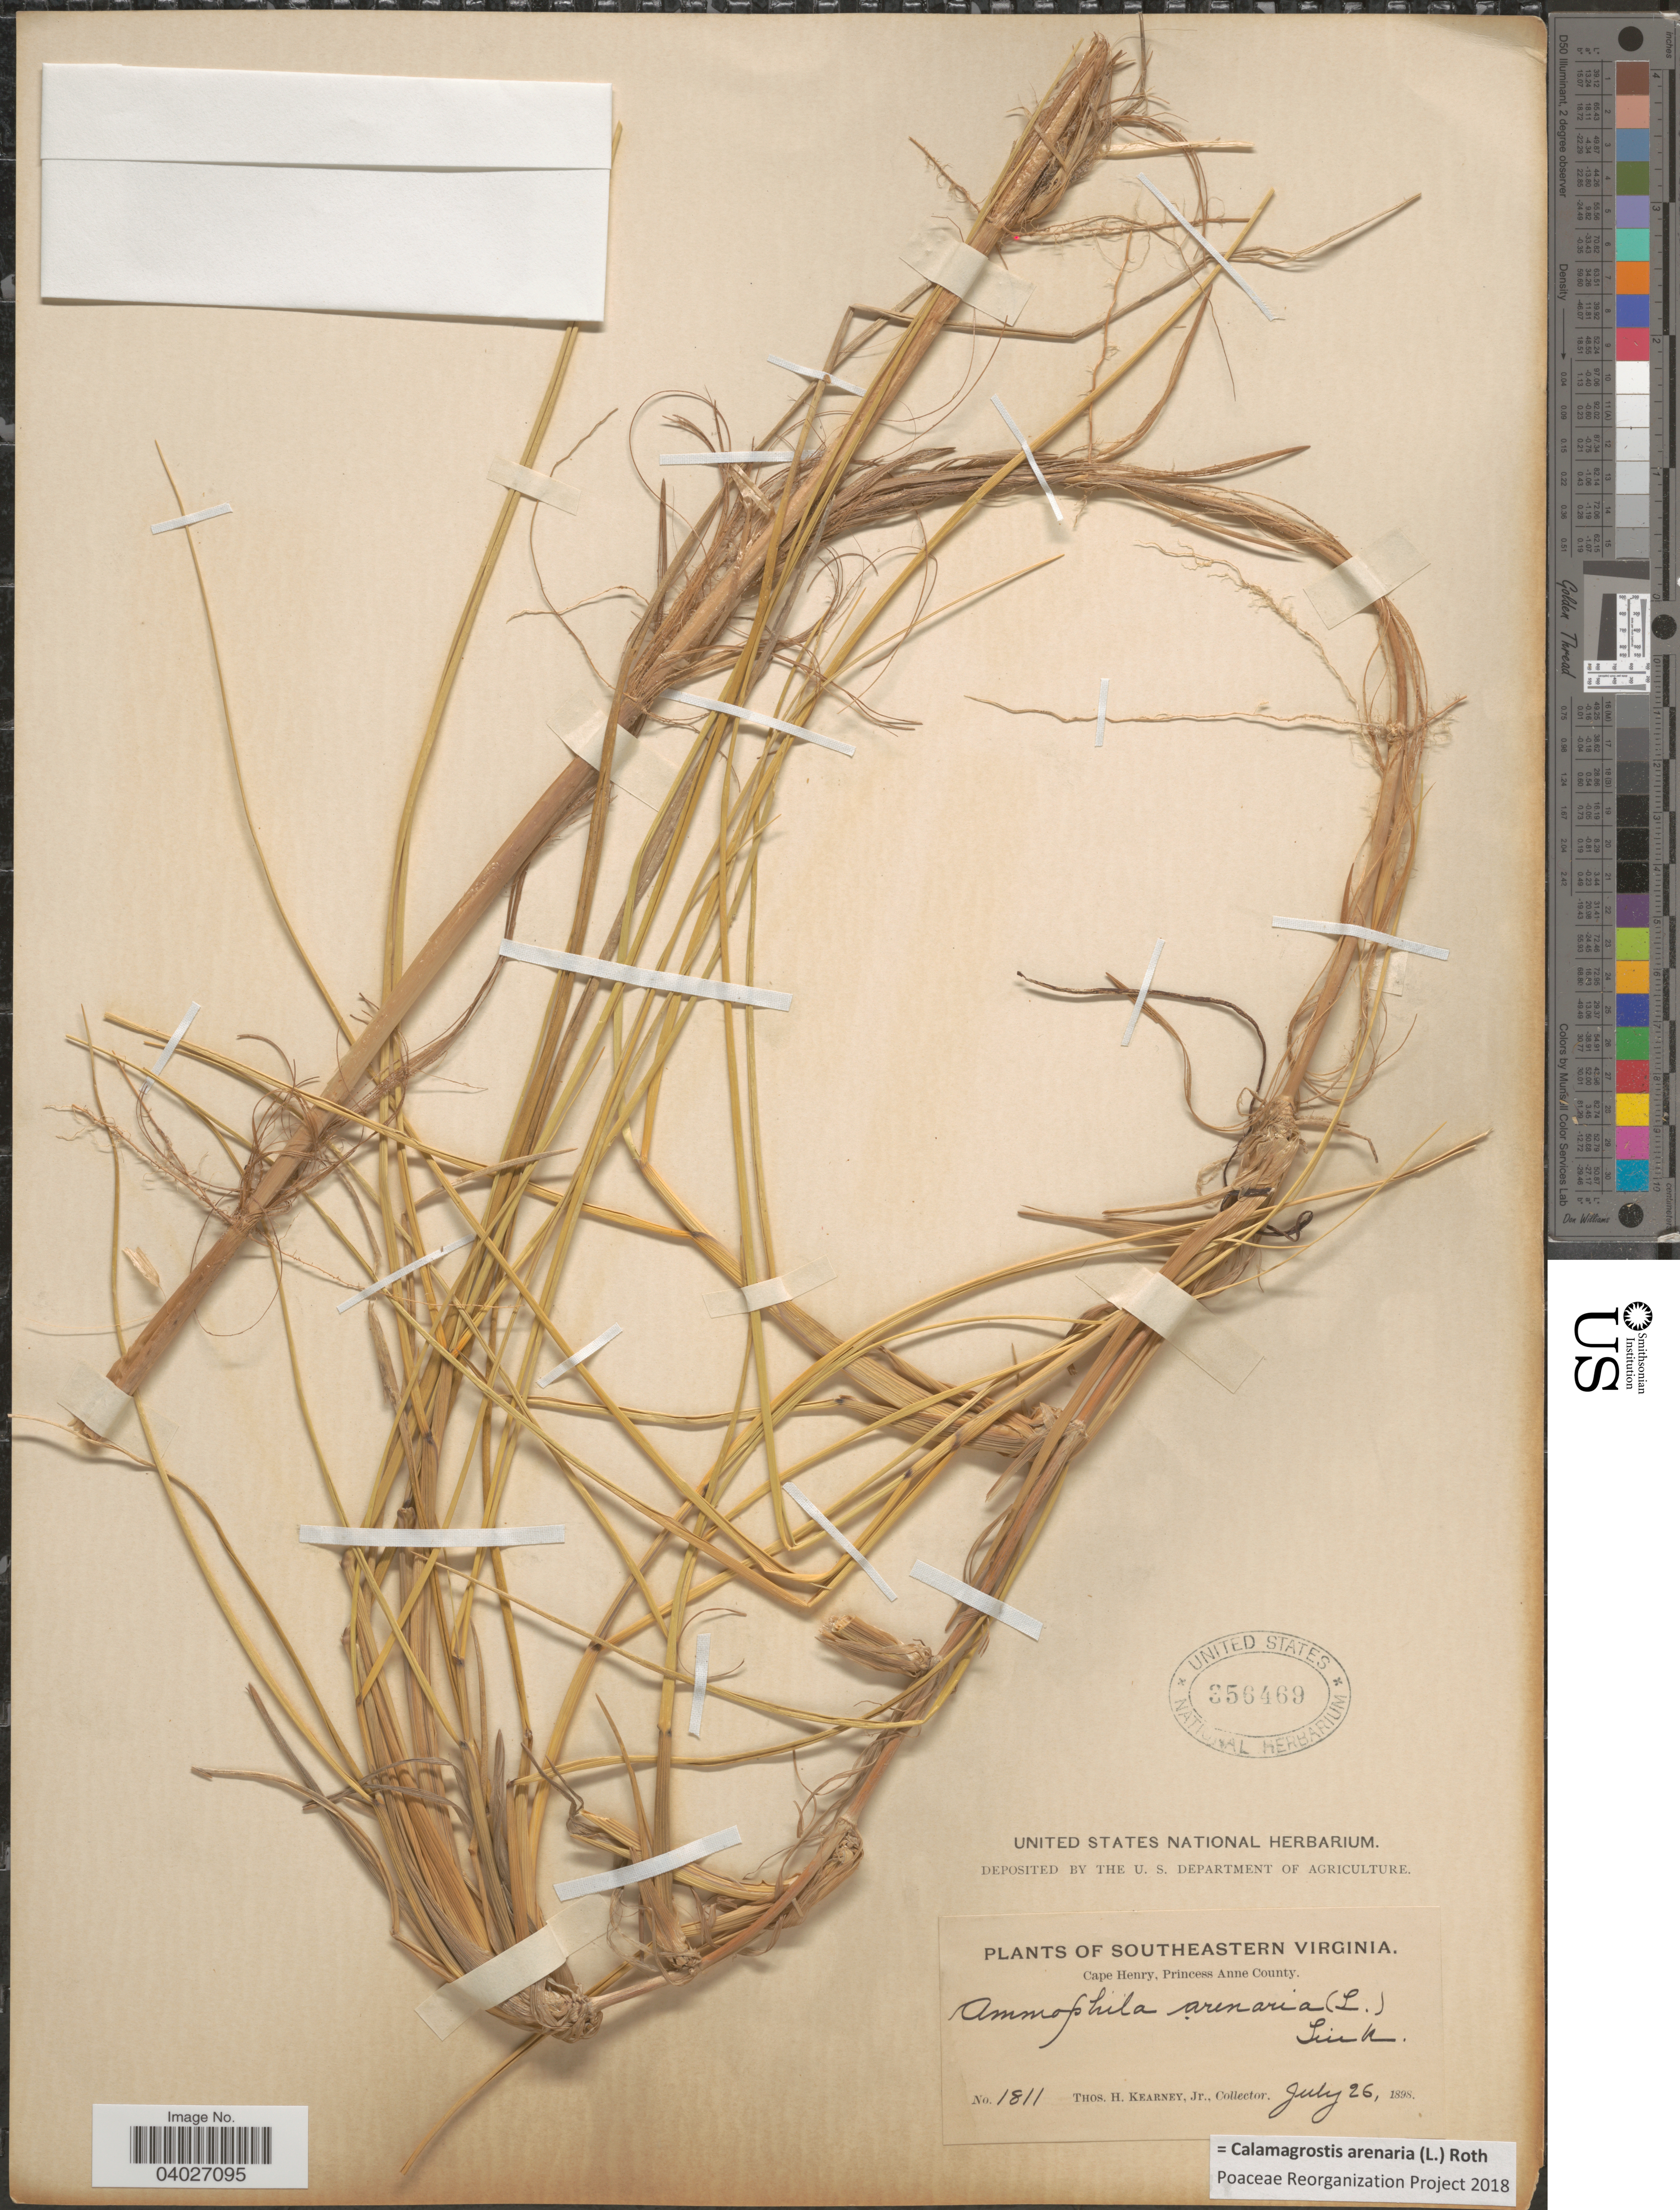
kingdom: Plantae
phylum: Tracheophyta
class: Liliopsida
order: Poales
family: Poaceae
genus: Calamagrostis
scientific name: Calamagrostis arenaria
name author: (L.) Roth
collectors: T. H. Kearney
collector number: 1811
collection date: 1898-07-26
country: United States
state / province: Virginia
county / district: City of Virginia Beach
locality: Southeastern Virginia. Cape Henry, Princess Anne (=historic county name) County.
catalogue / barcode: US 356469